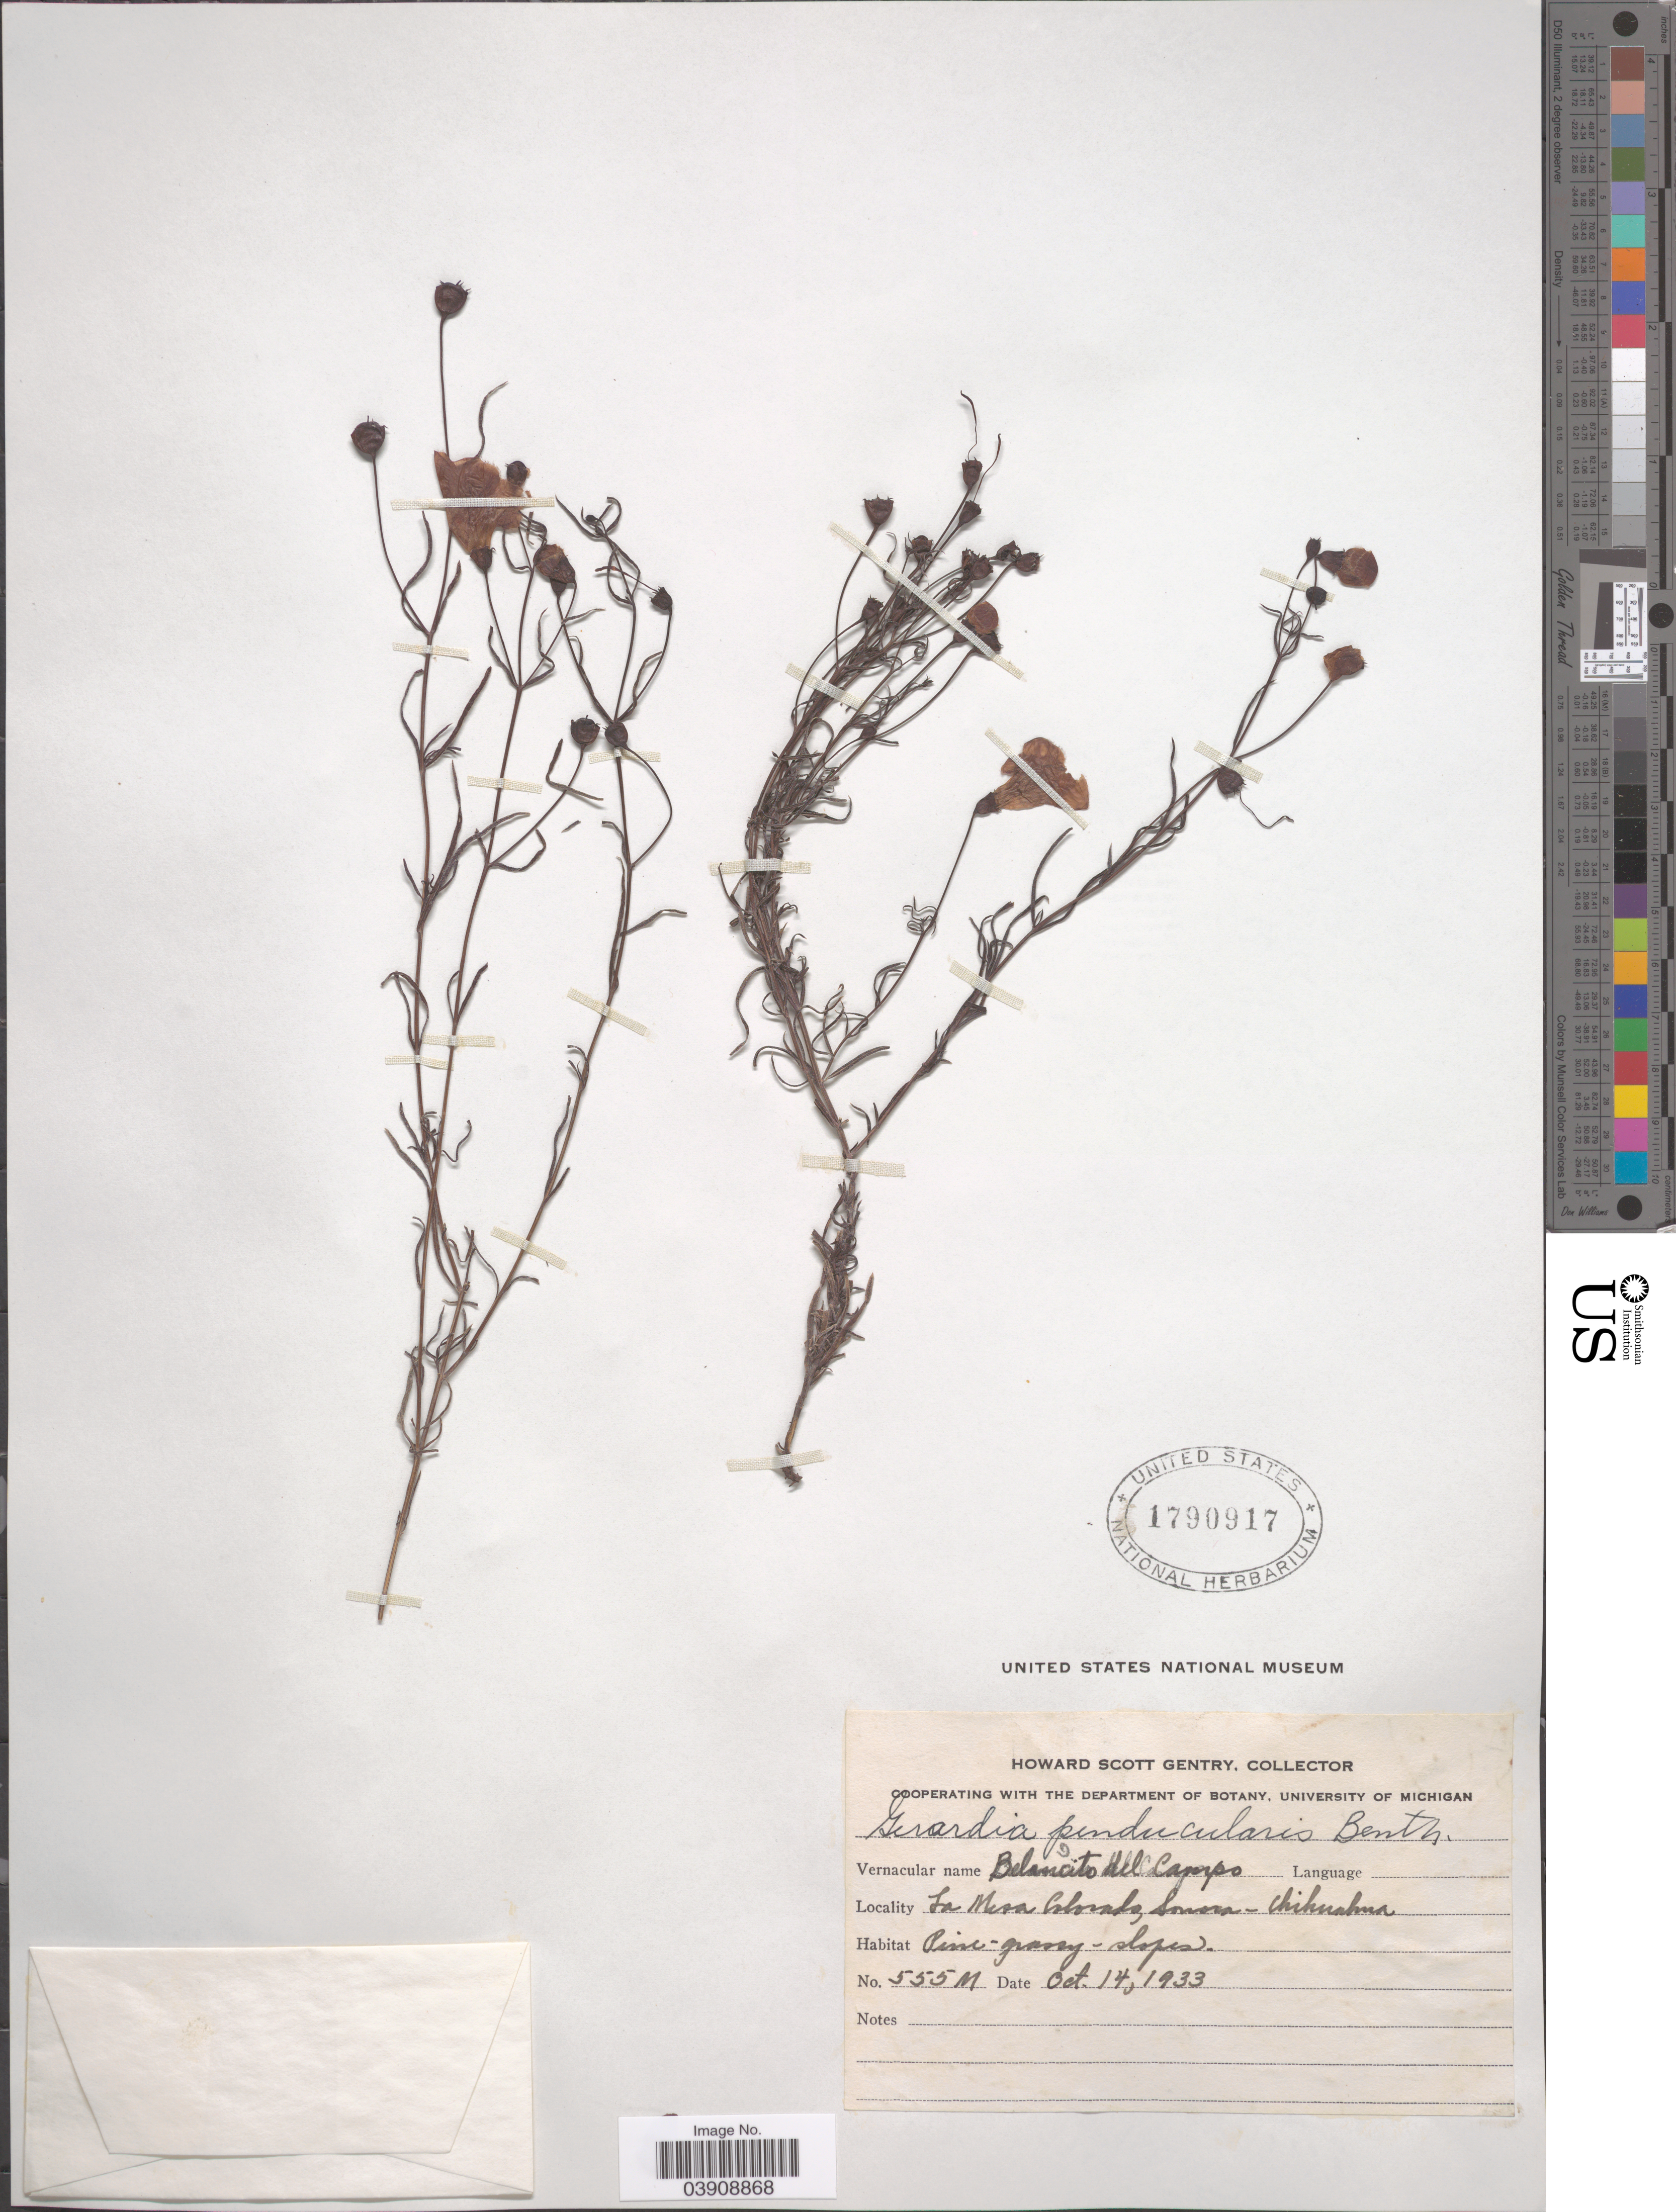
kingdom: Plantae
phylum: Tracheophyta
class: Magnoliopsida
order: Lamiales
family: Orobanchaceae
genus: Agalinis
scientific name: Agalinis peduncularis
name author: (Benth.) Pennell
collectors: H. S. Gentry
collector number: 555M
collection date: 1933-10-14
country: Mexico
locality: La Mesa Colorado, Sonora - Chihuahua.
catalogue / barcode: US 1790917